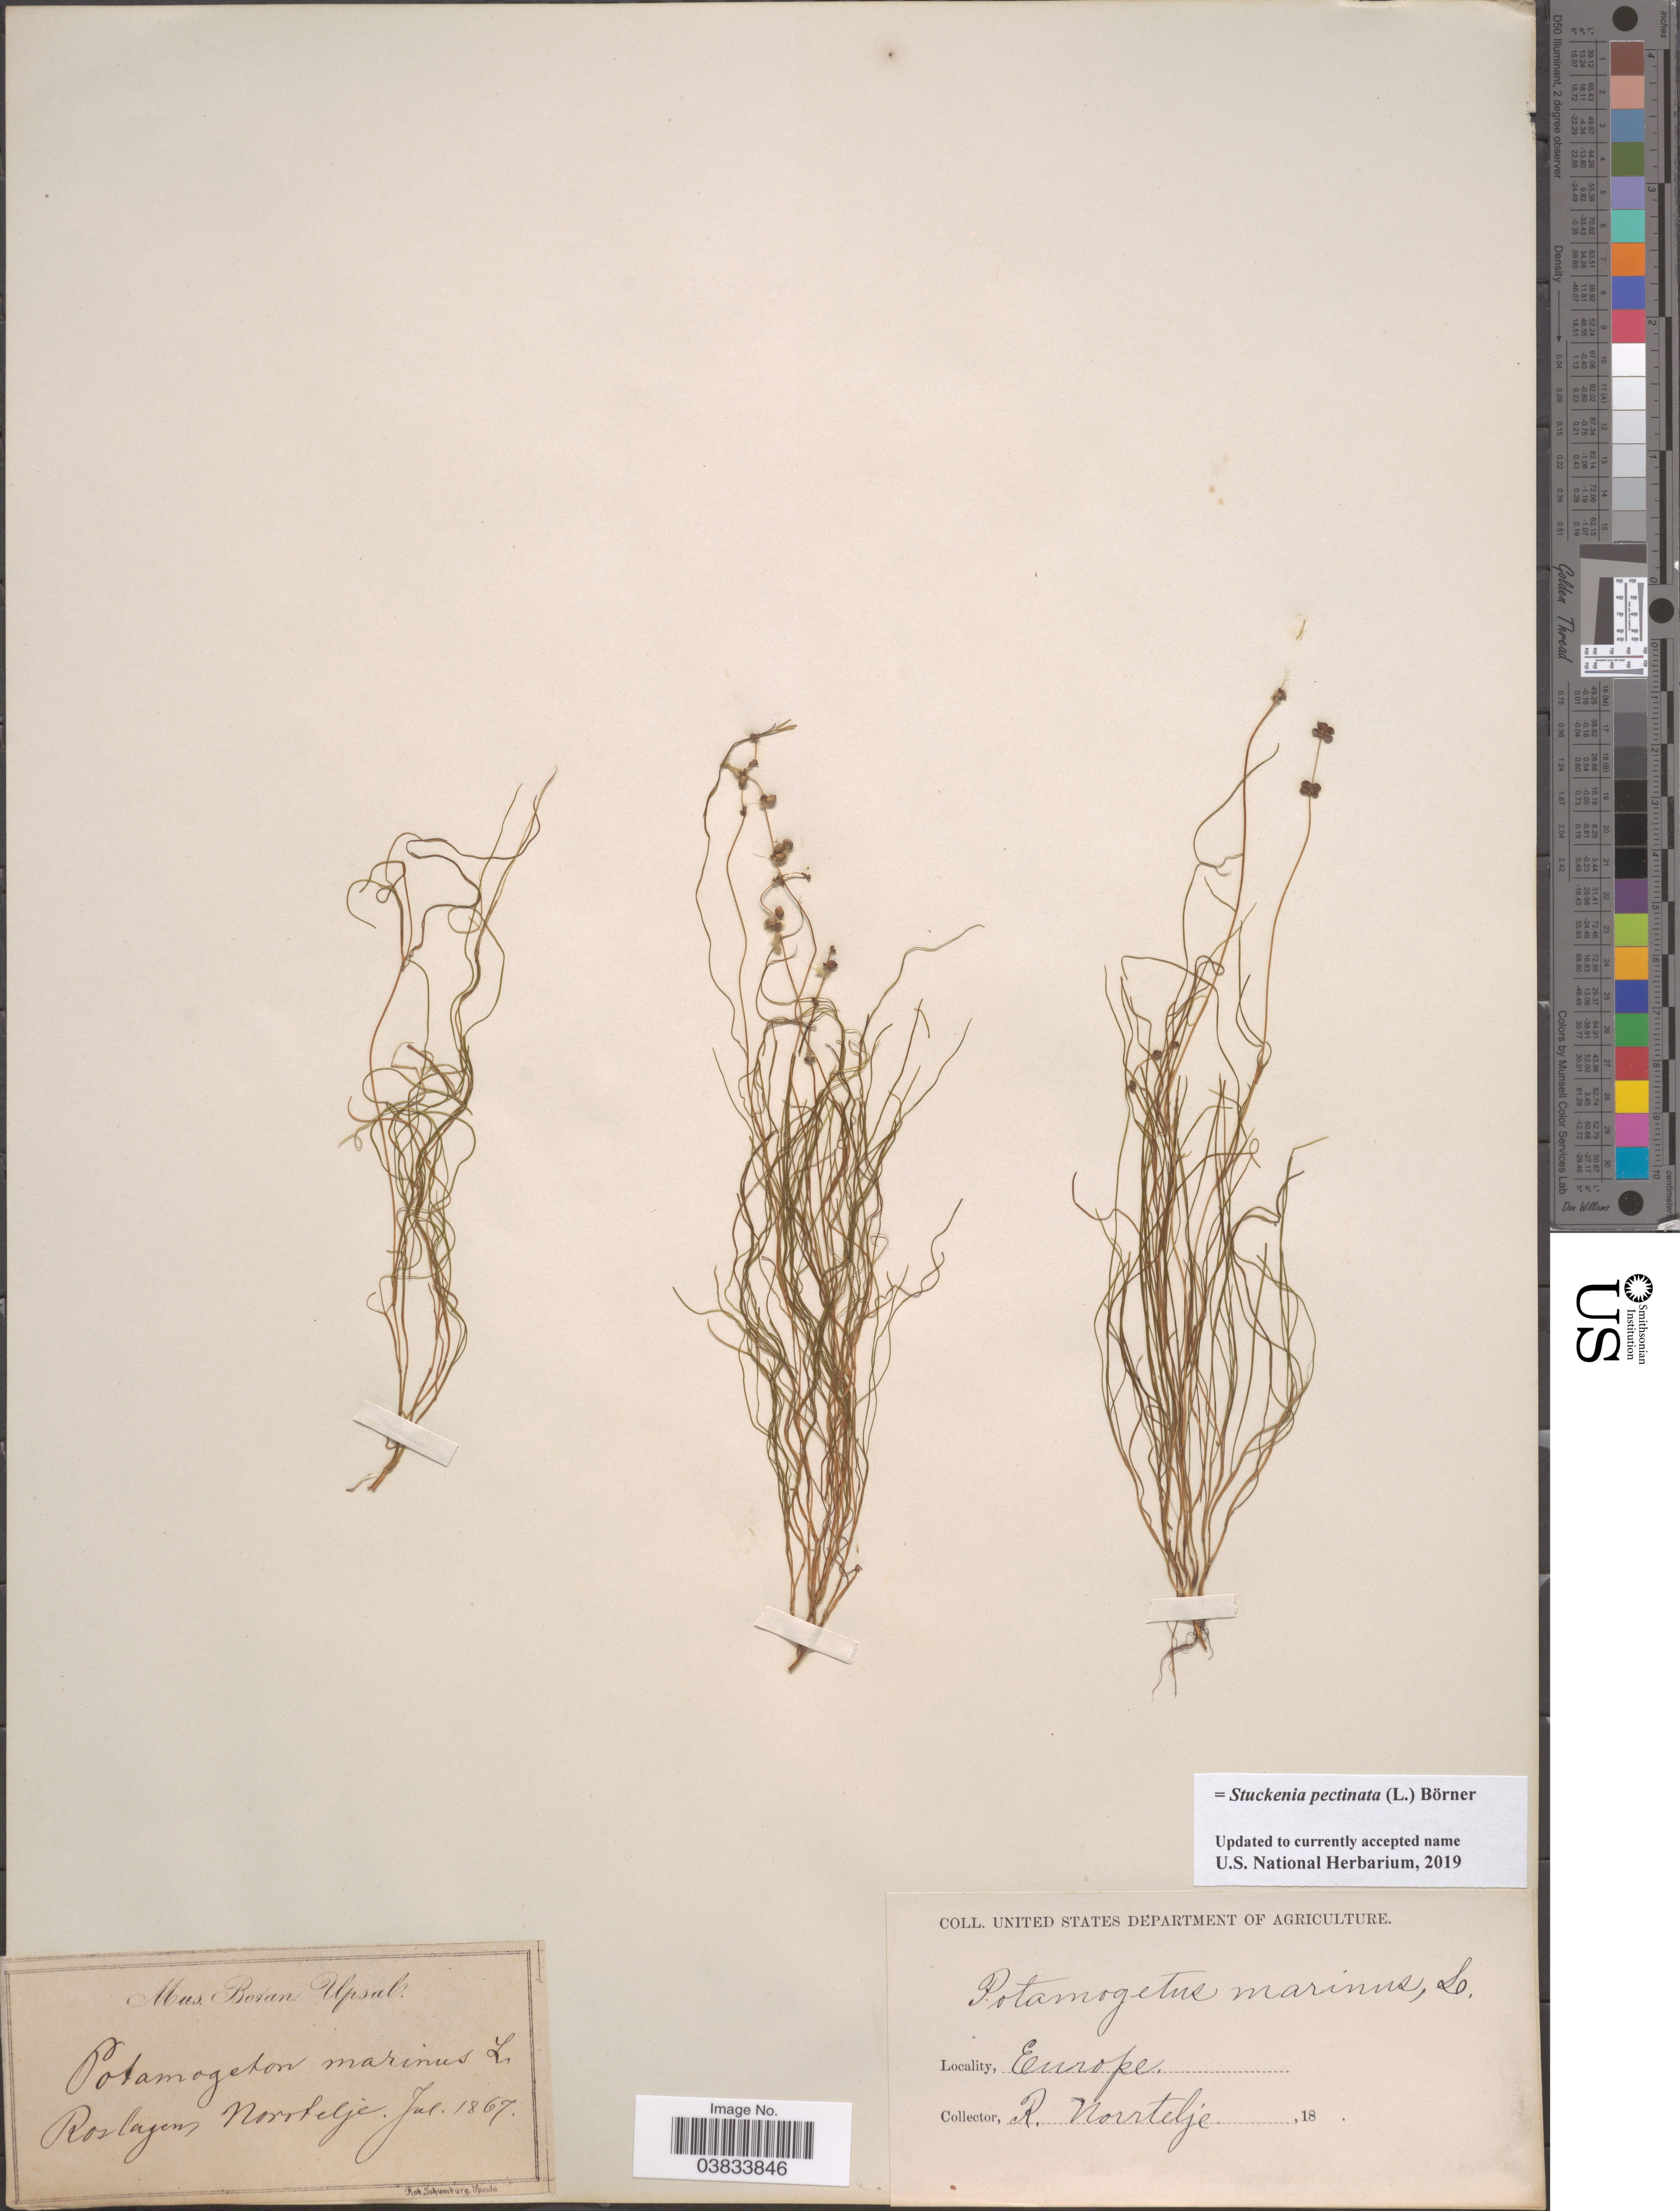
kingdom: Plantae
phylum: Tracheophyta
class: Liliopsida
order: Alismatales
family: Potamogetonaceae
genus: Stuckenia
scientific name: Stuckenia pectinata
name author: (L.) Börner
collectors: ex herb. Mus. Botan. Upsal.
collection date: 1867-07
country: Sweden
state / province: Uppsala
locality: Europe. [illegible text] Norrtelje.